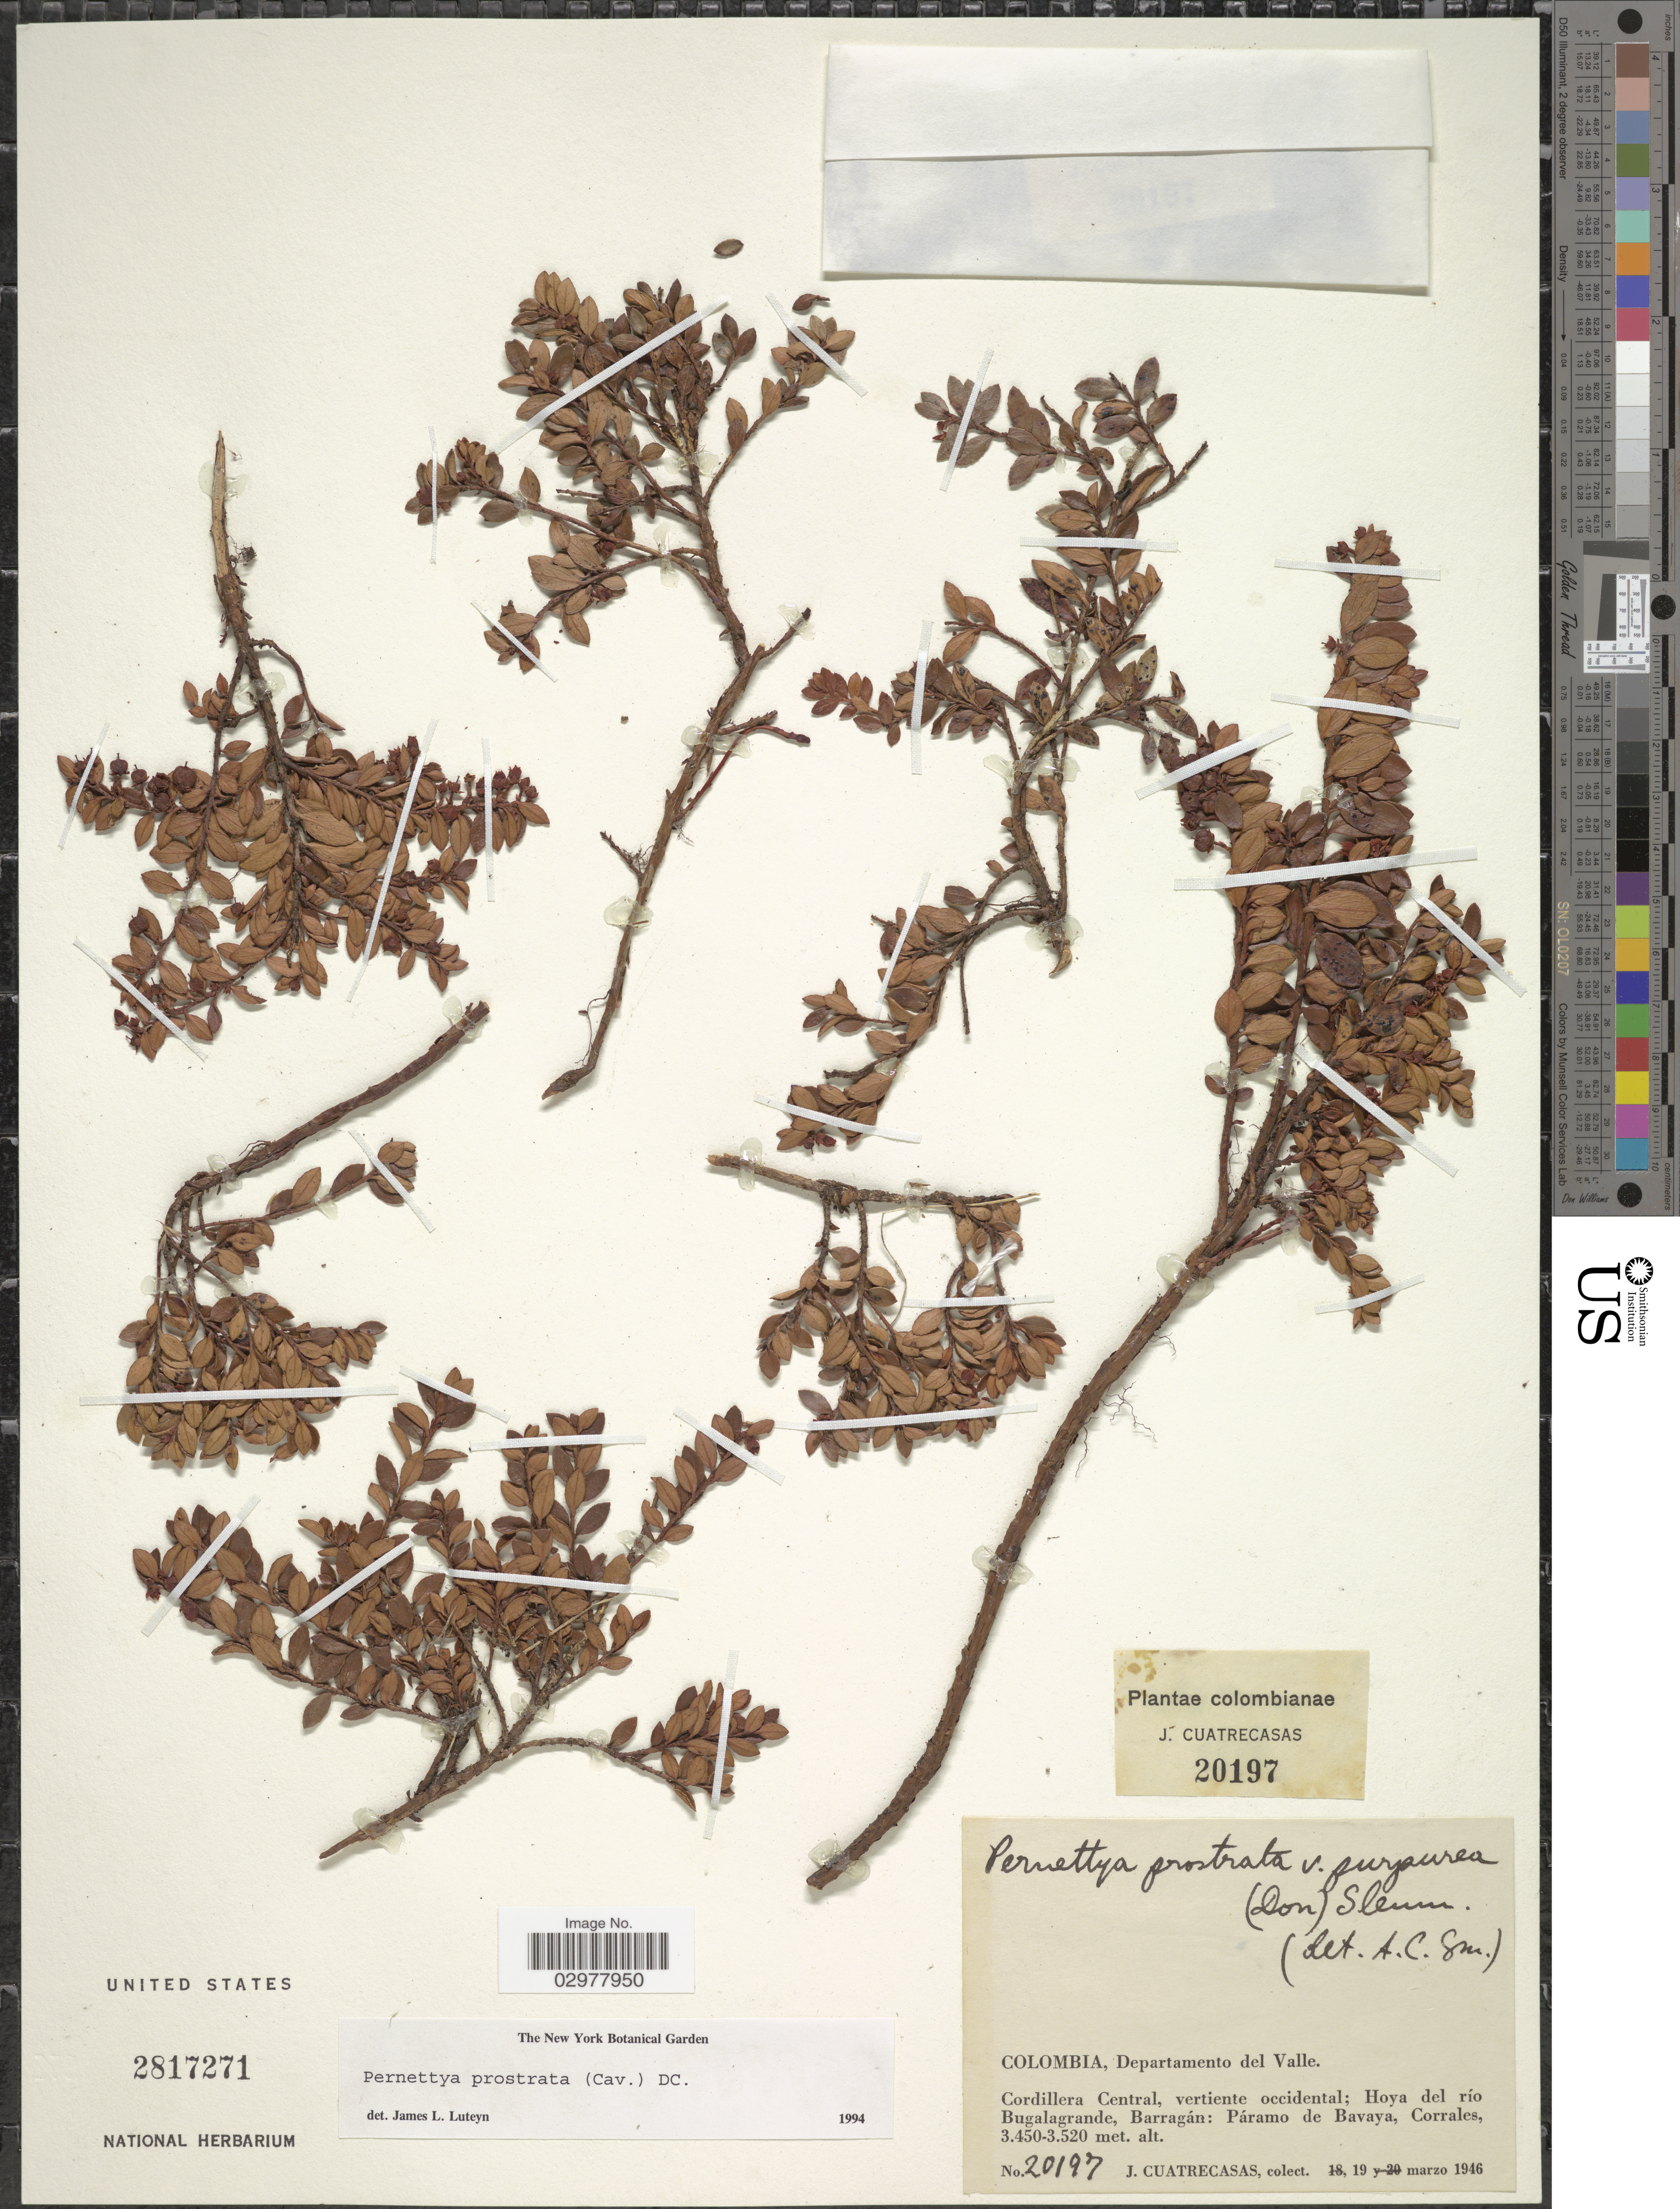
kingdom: Plantae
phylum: Tracheophyta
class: Magnoliopsida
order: Ericales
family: Ericaceae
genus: Pernettya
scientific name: Pernettya prostrata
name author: (Cav.) DC.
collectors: J. Cuatrecasas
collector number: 20197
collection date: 1946-03-19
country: Colombia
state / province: Valle del Cauca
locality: Departamento del Valle. Cordillera Central, vertiente occidental; Hoya del río Bugalagrande, Barragán: Páramo de Bavaya, Corrales.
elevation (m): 3450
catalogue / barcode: US 2817271